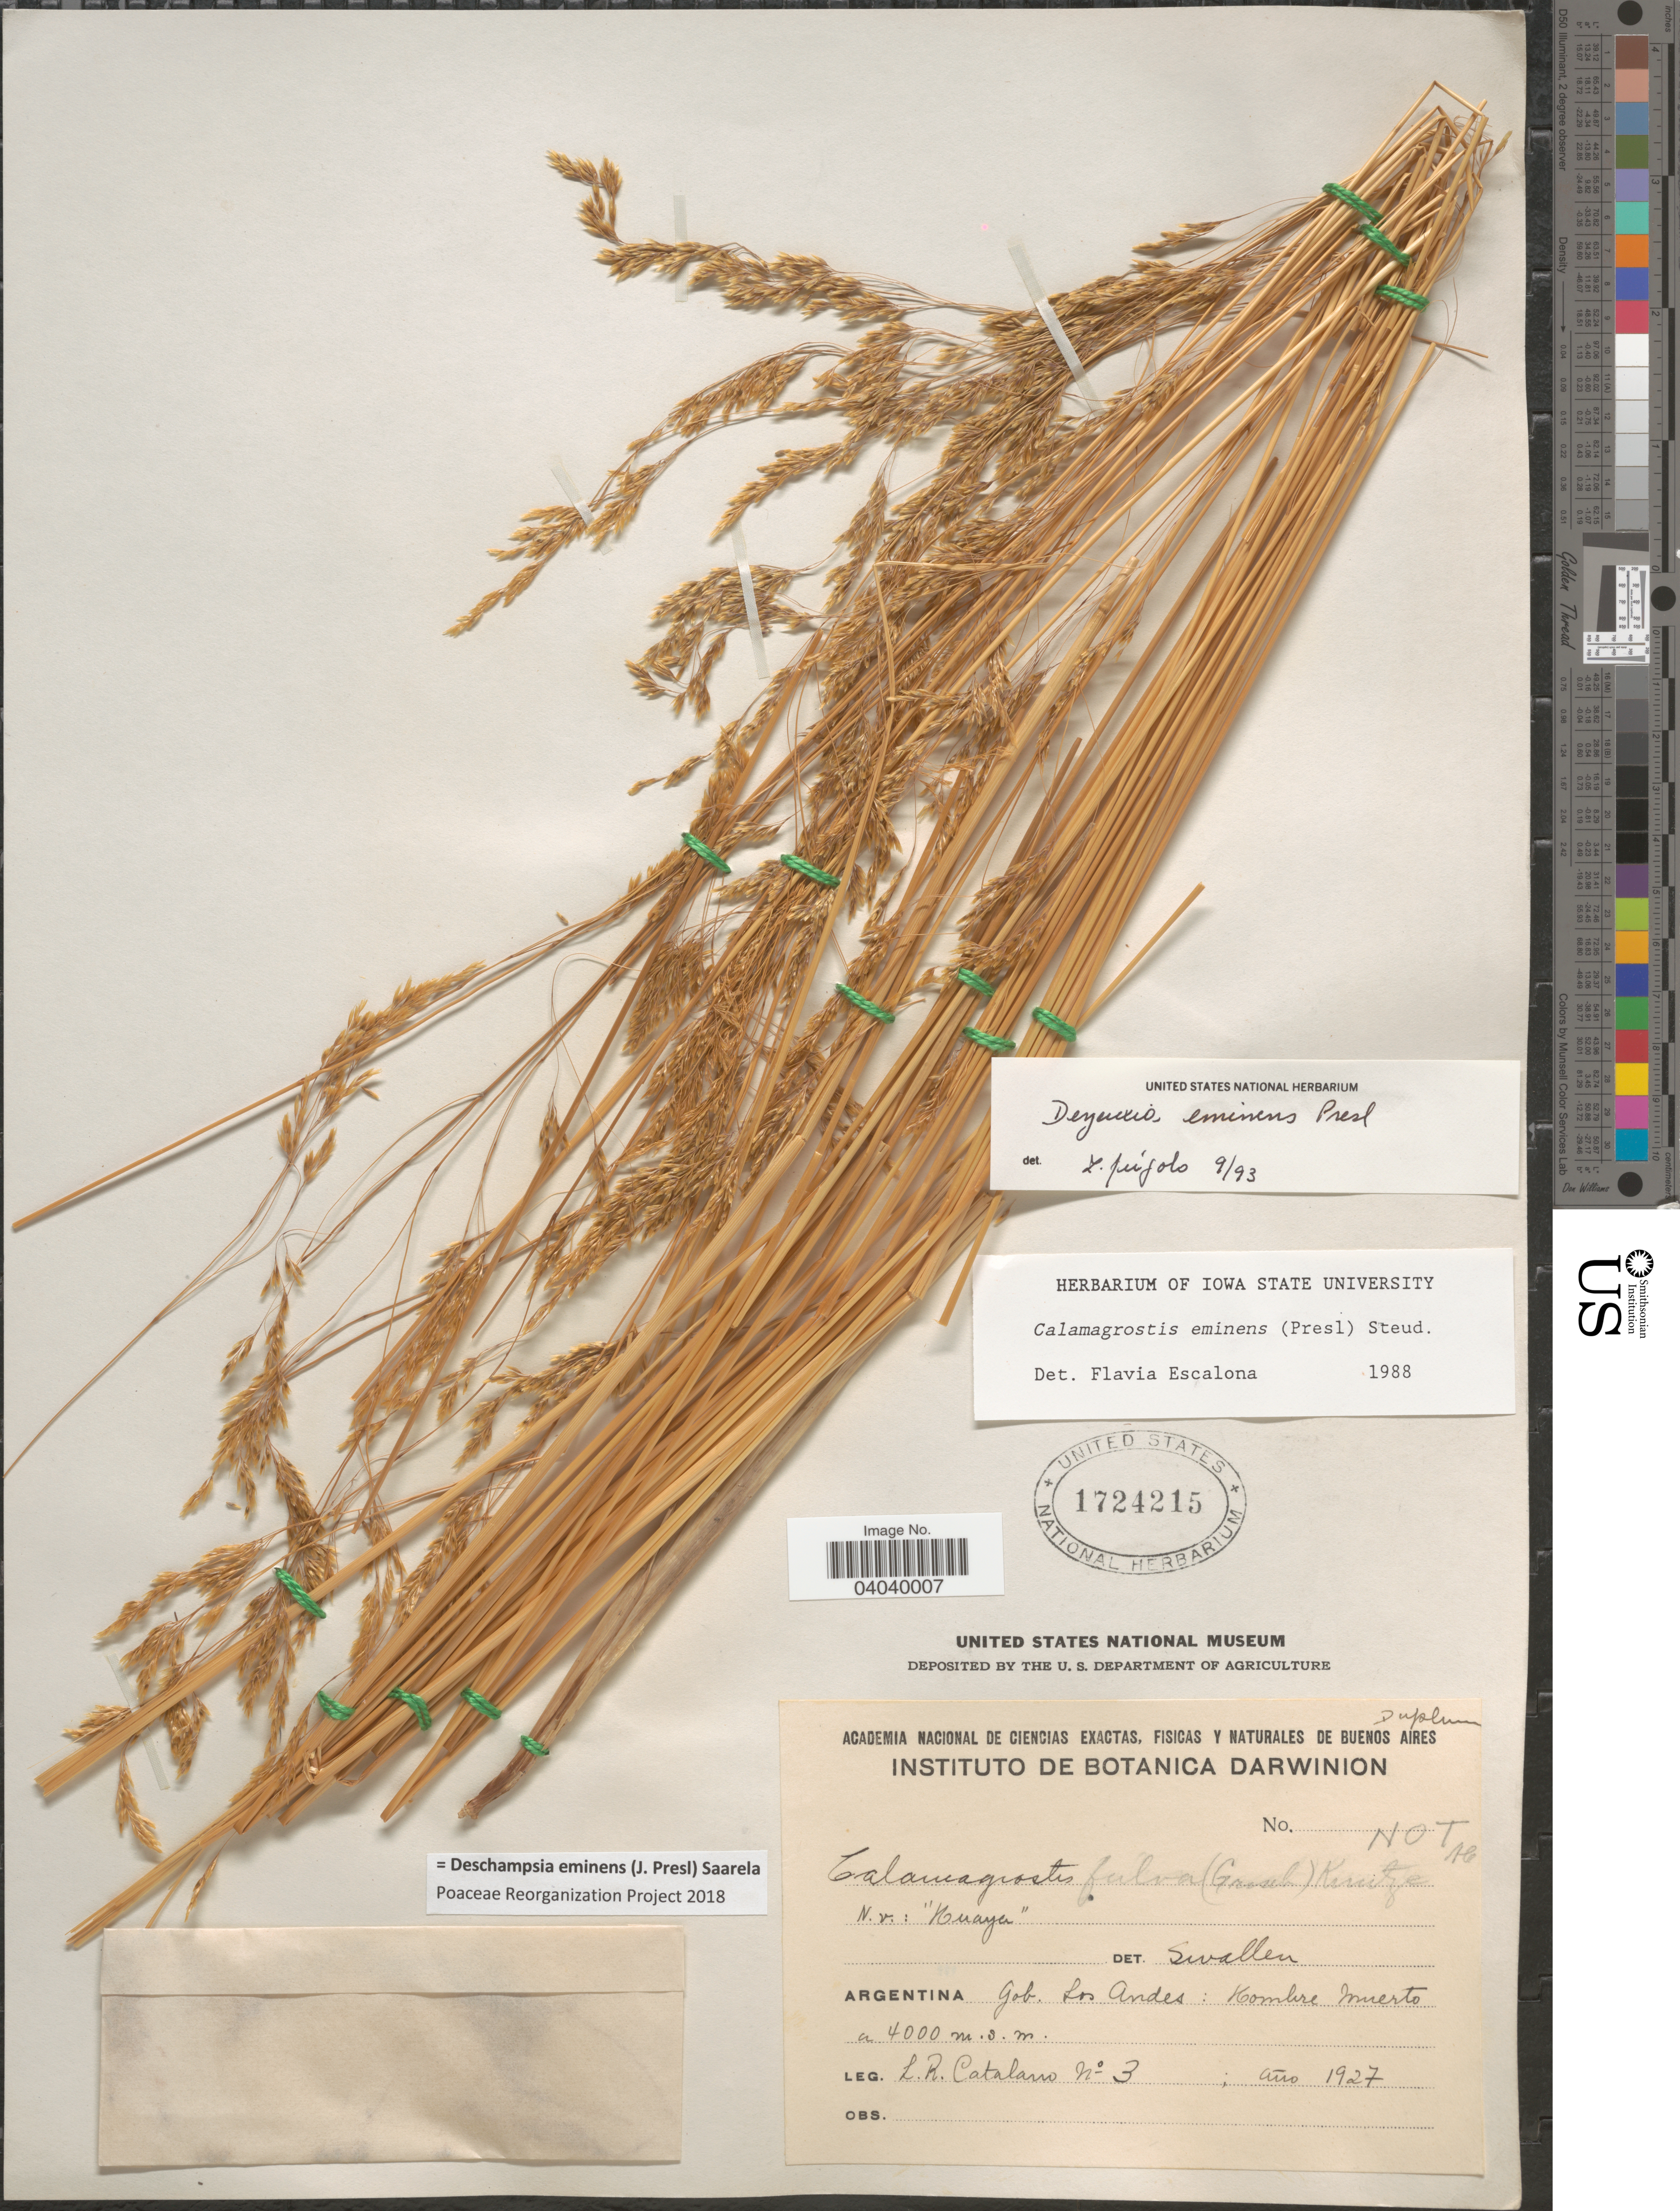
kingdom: Plantae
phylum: Tracheophyta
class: Liliopsida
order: Poales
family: Poaceae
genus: Deschampsia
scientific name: Deschampsia eminens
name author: (J. Presl) Saarela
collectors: L. Catalano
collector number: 3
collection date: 1927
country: Argentina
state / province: Buenos Aires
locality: Gob. Los Andes: Kombre Muerto.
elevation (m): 4000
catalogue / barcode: US 1724215